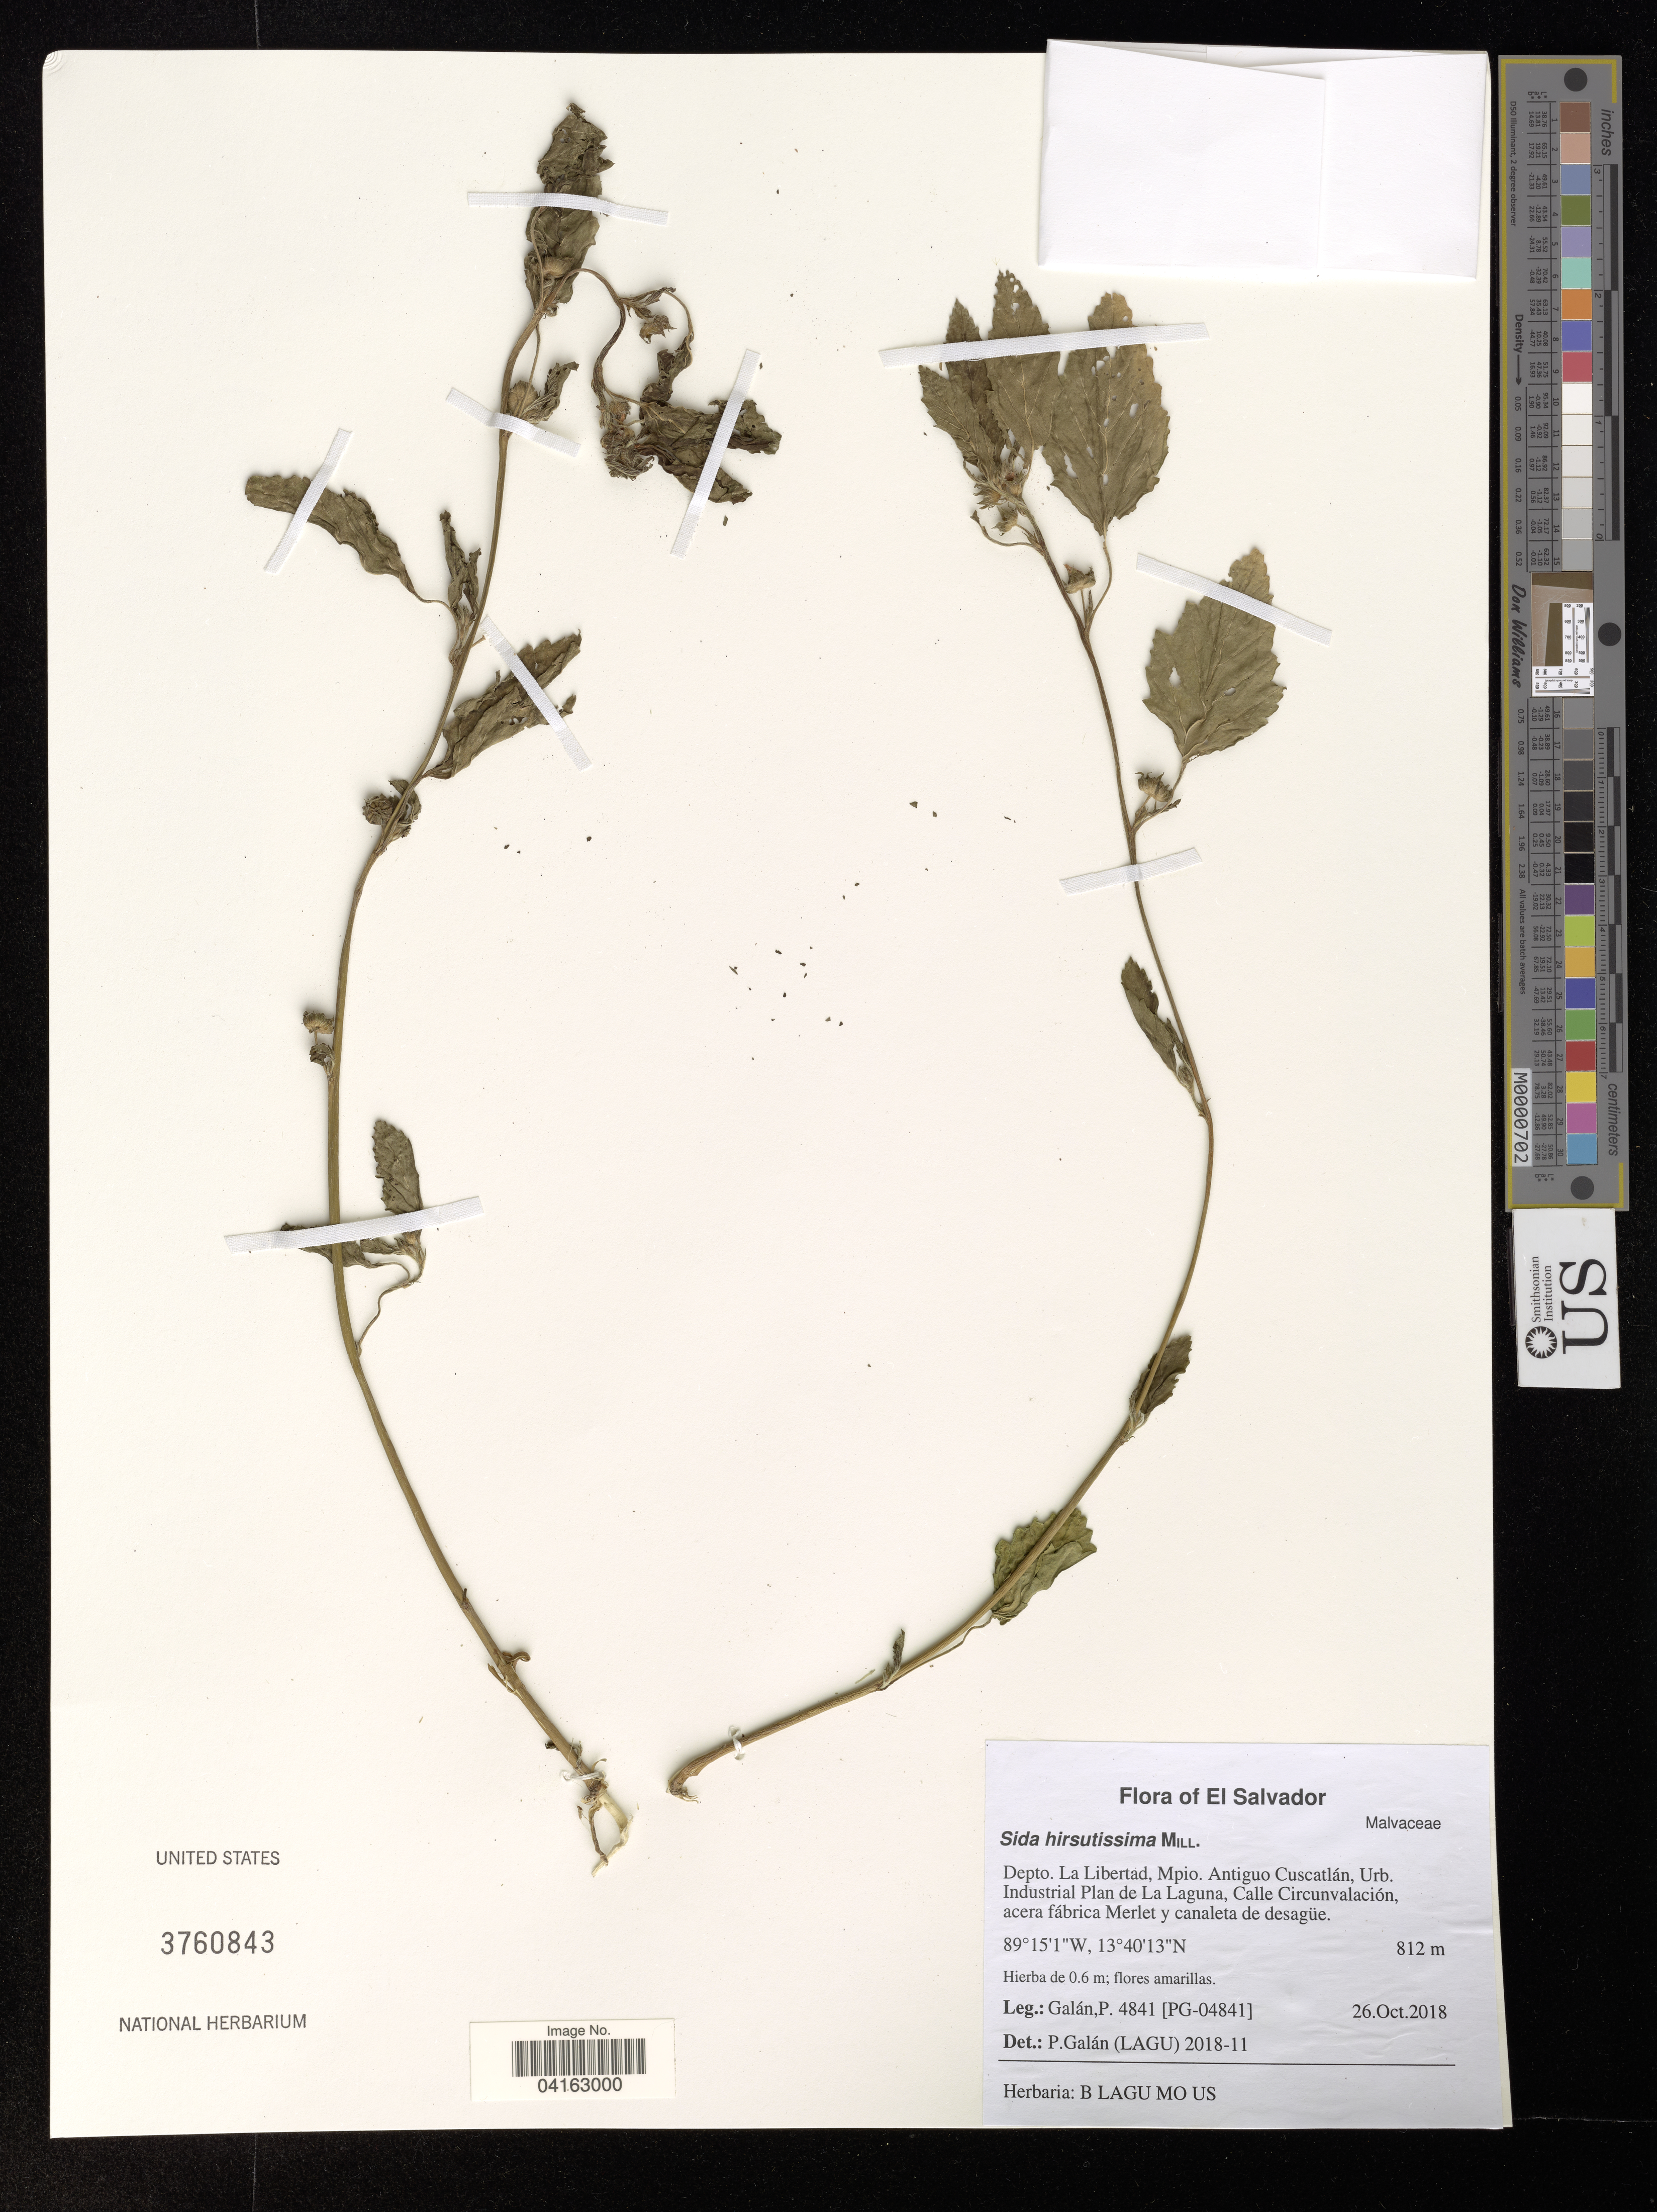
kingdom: Plantae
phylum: Tracheophyta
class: Magnoliopsida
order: Malvales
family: Malvaceae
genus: Sida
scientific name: Sida hirsutissima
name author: Mill.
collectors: P. Galan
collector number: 4841 / [PG-04841]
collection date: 2018-10-26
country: El Salvador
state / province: La Libertad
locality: Depto. La Libertad, Mpio. Antiguo Cuscatlán, Urb. Industrial Plan de La Laguna, Calle Circunvalación, acera fábrica Merlet y canaleta de desgüe.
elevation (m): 812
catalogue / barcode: US 3760843